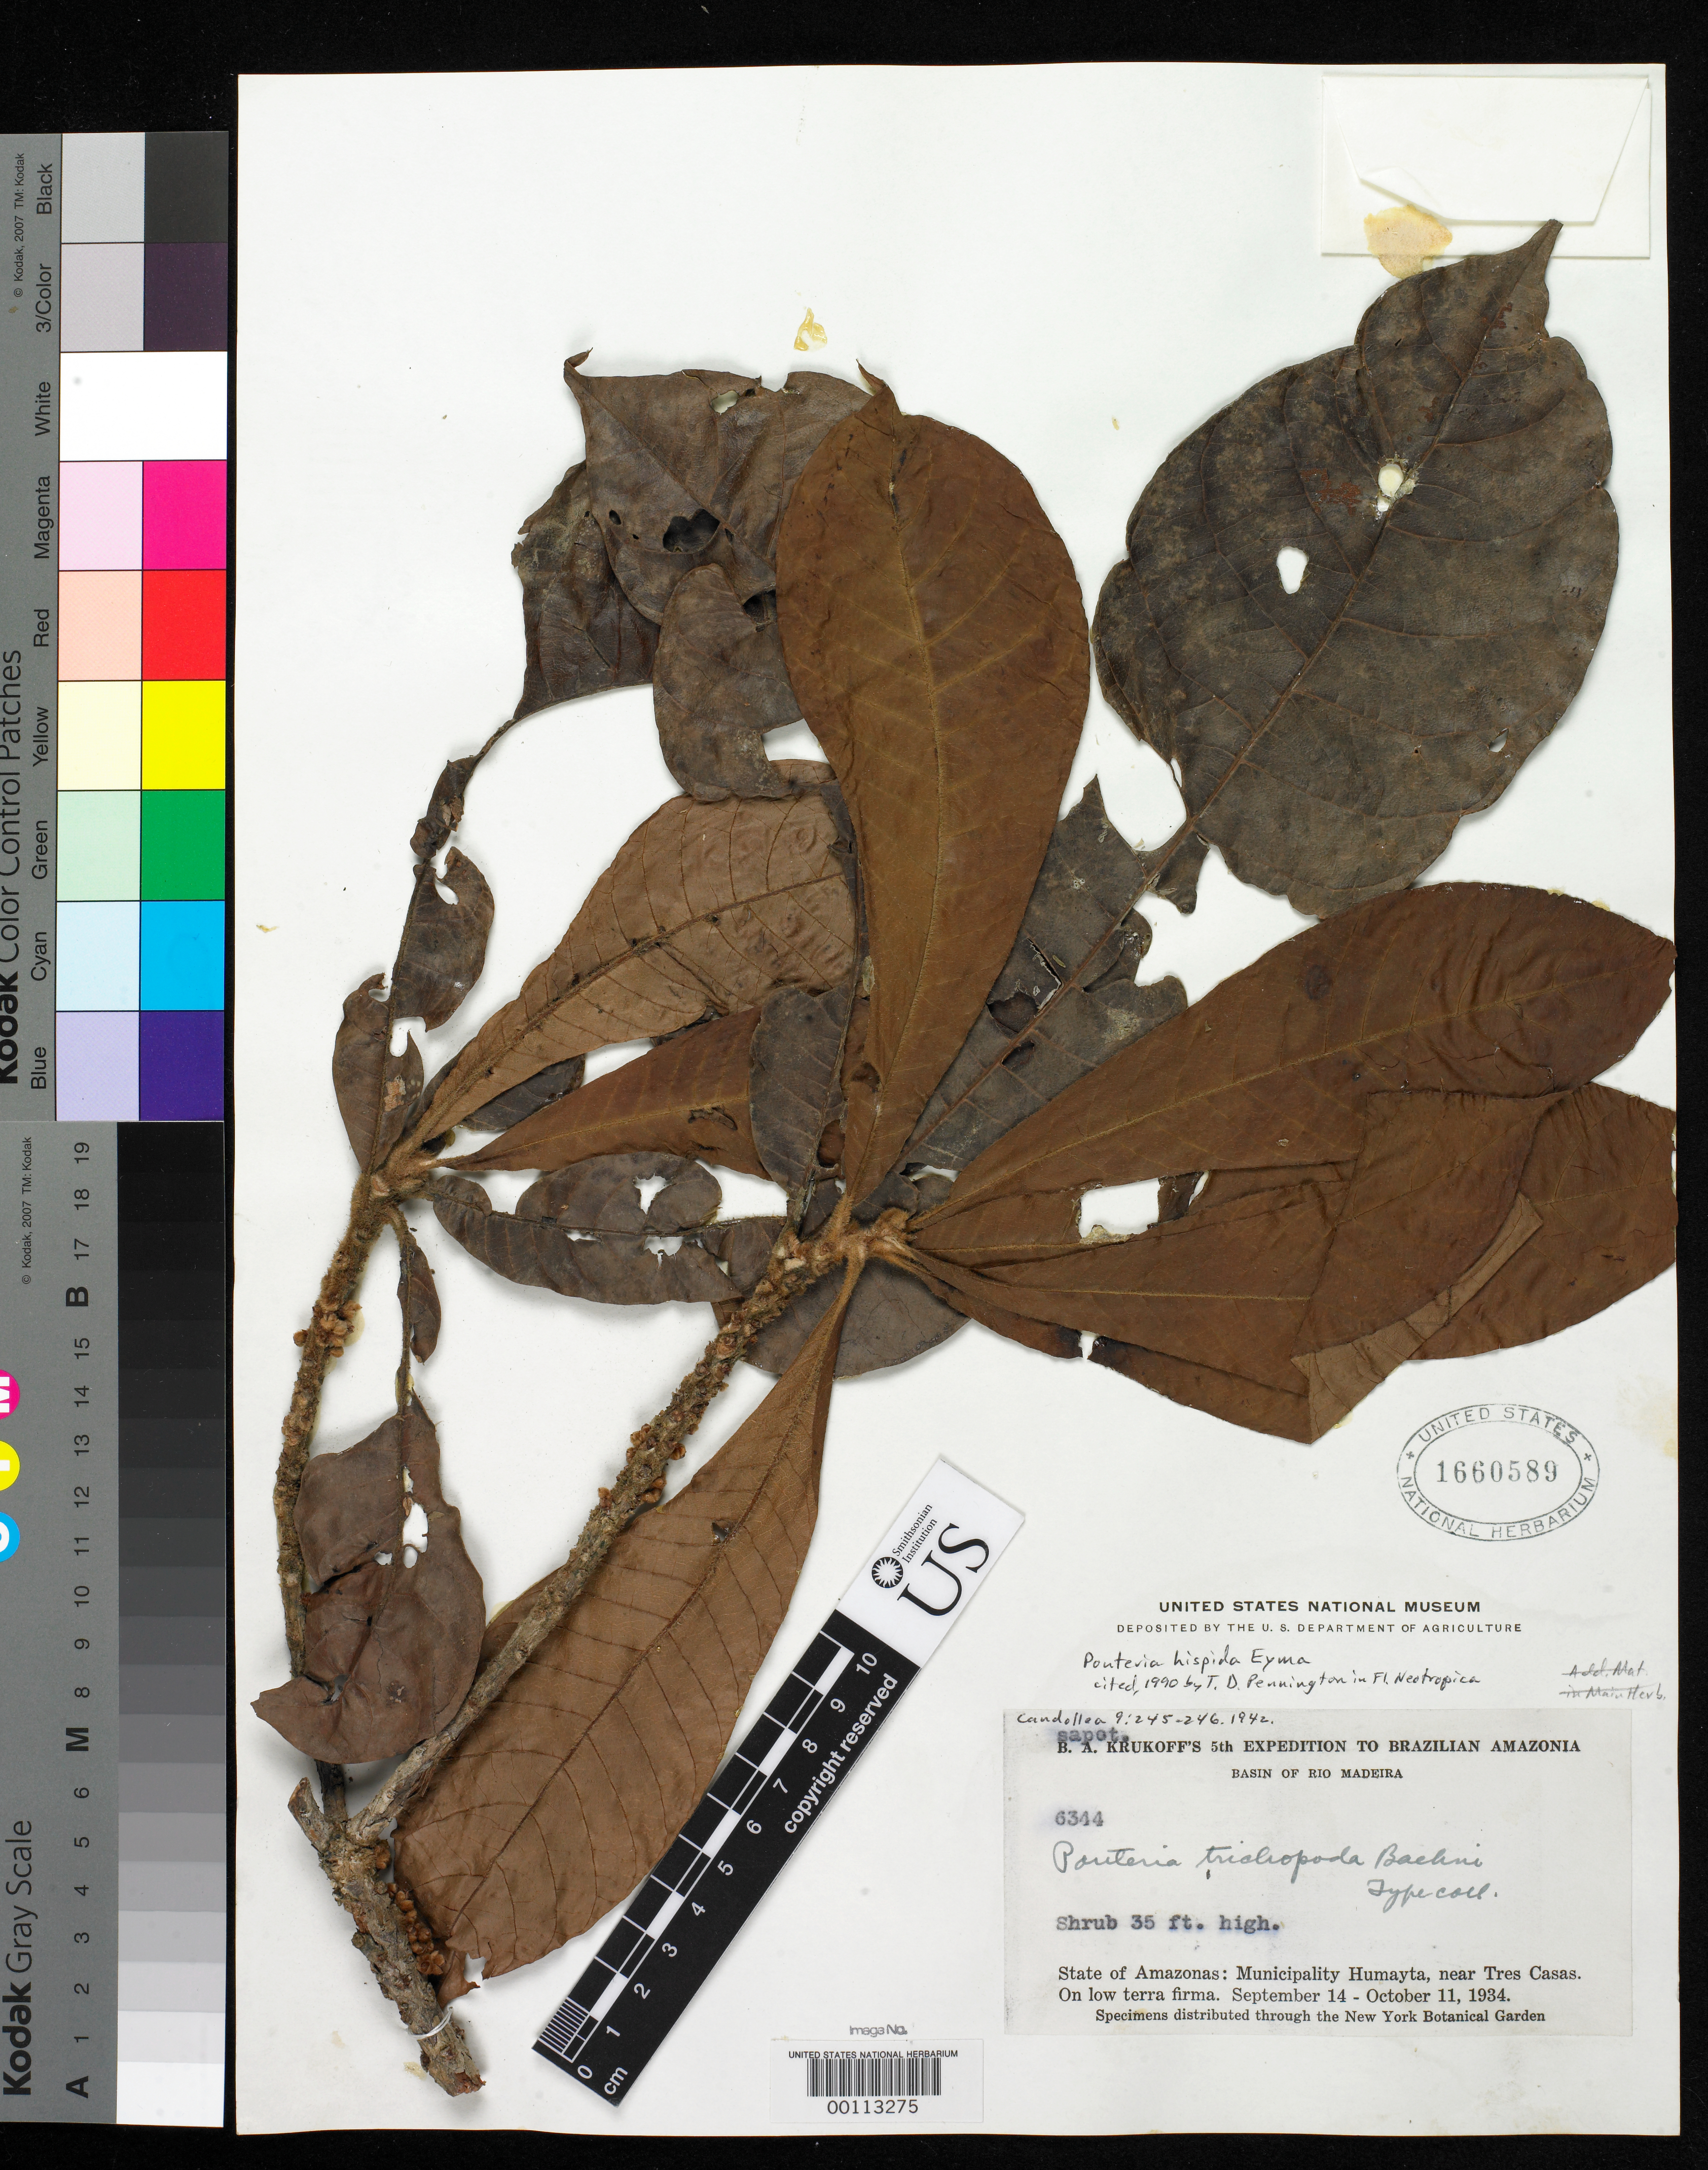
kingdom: Plantae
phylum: Tracheophyta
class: Magnoliopsida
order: Ericales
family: Sapotaceae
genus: Pouteria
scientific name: Pouteria trichopoda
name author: Baehni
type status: Isotype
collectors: B. A. Krukoff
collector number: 6344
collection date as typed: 14 Sep 1934 to 11 Oct 1934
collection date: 1934-09-14/1934-10-11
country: Brazil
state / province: Amazonas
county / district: Humaitá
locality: Near Tres Casas.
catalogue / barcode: US 1660589